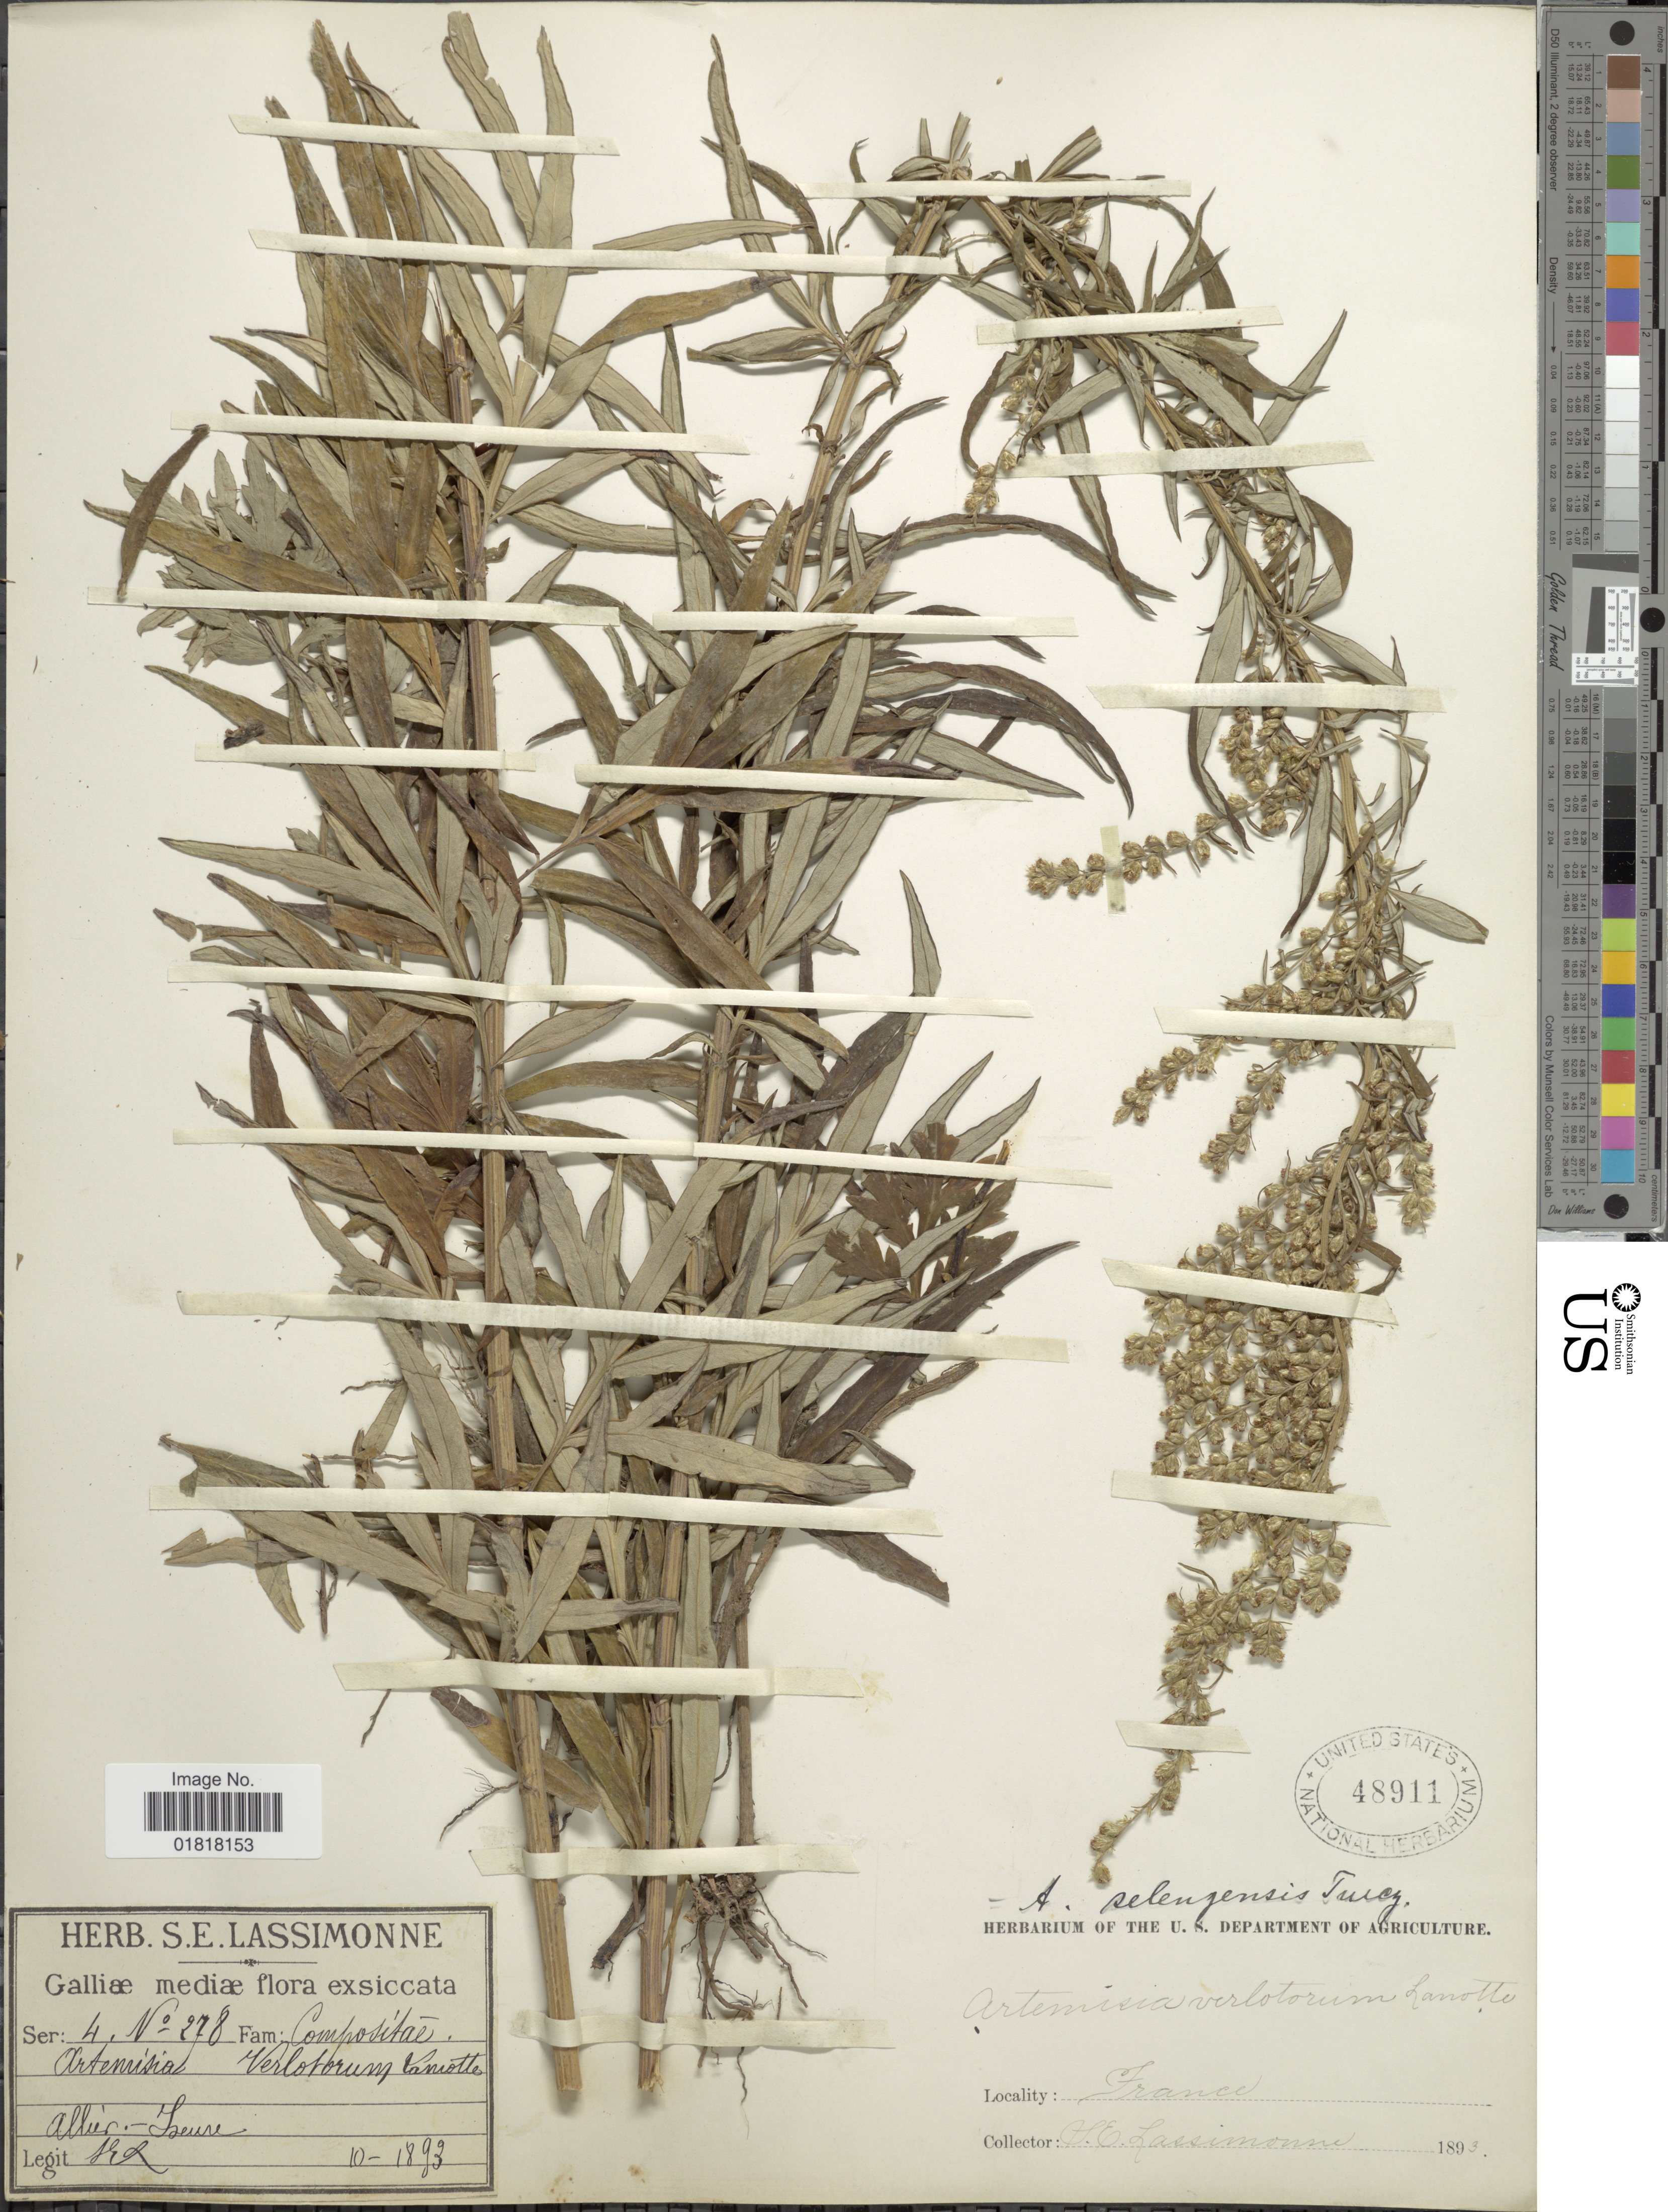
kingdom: Plantae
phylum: Tracheophyta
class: Magnoliopsida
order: Asterales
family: Asteraceae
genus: Artemisia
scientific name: Artemisia selengensis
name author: Turcz. ex Besser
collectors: S. Lassimonne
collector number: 278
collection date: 1893-10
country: France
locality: Galliae mediae, Allien-Yoeure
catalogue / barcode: US 48911